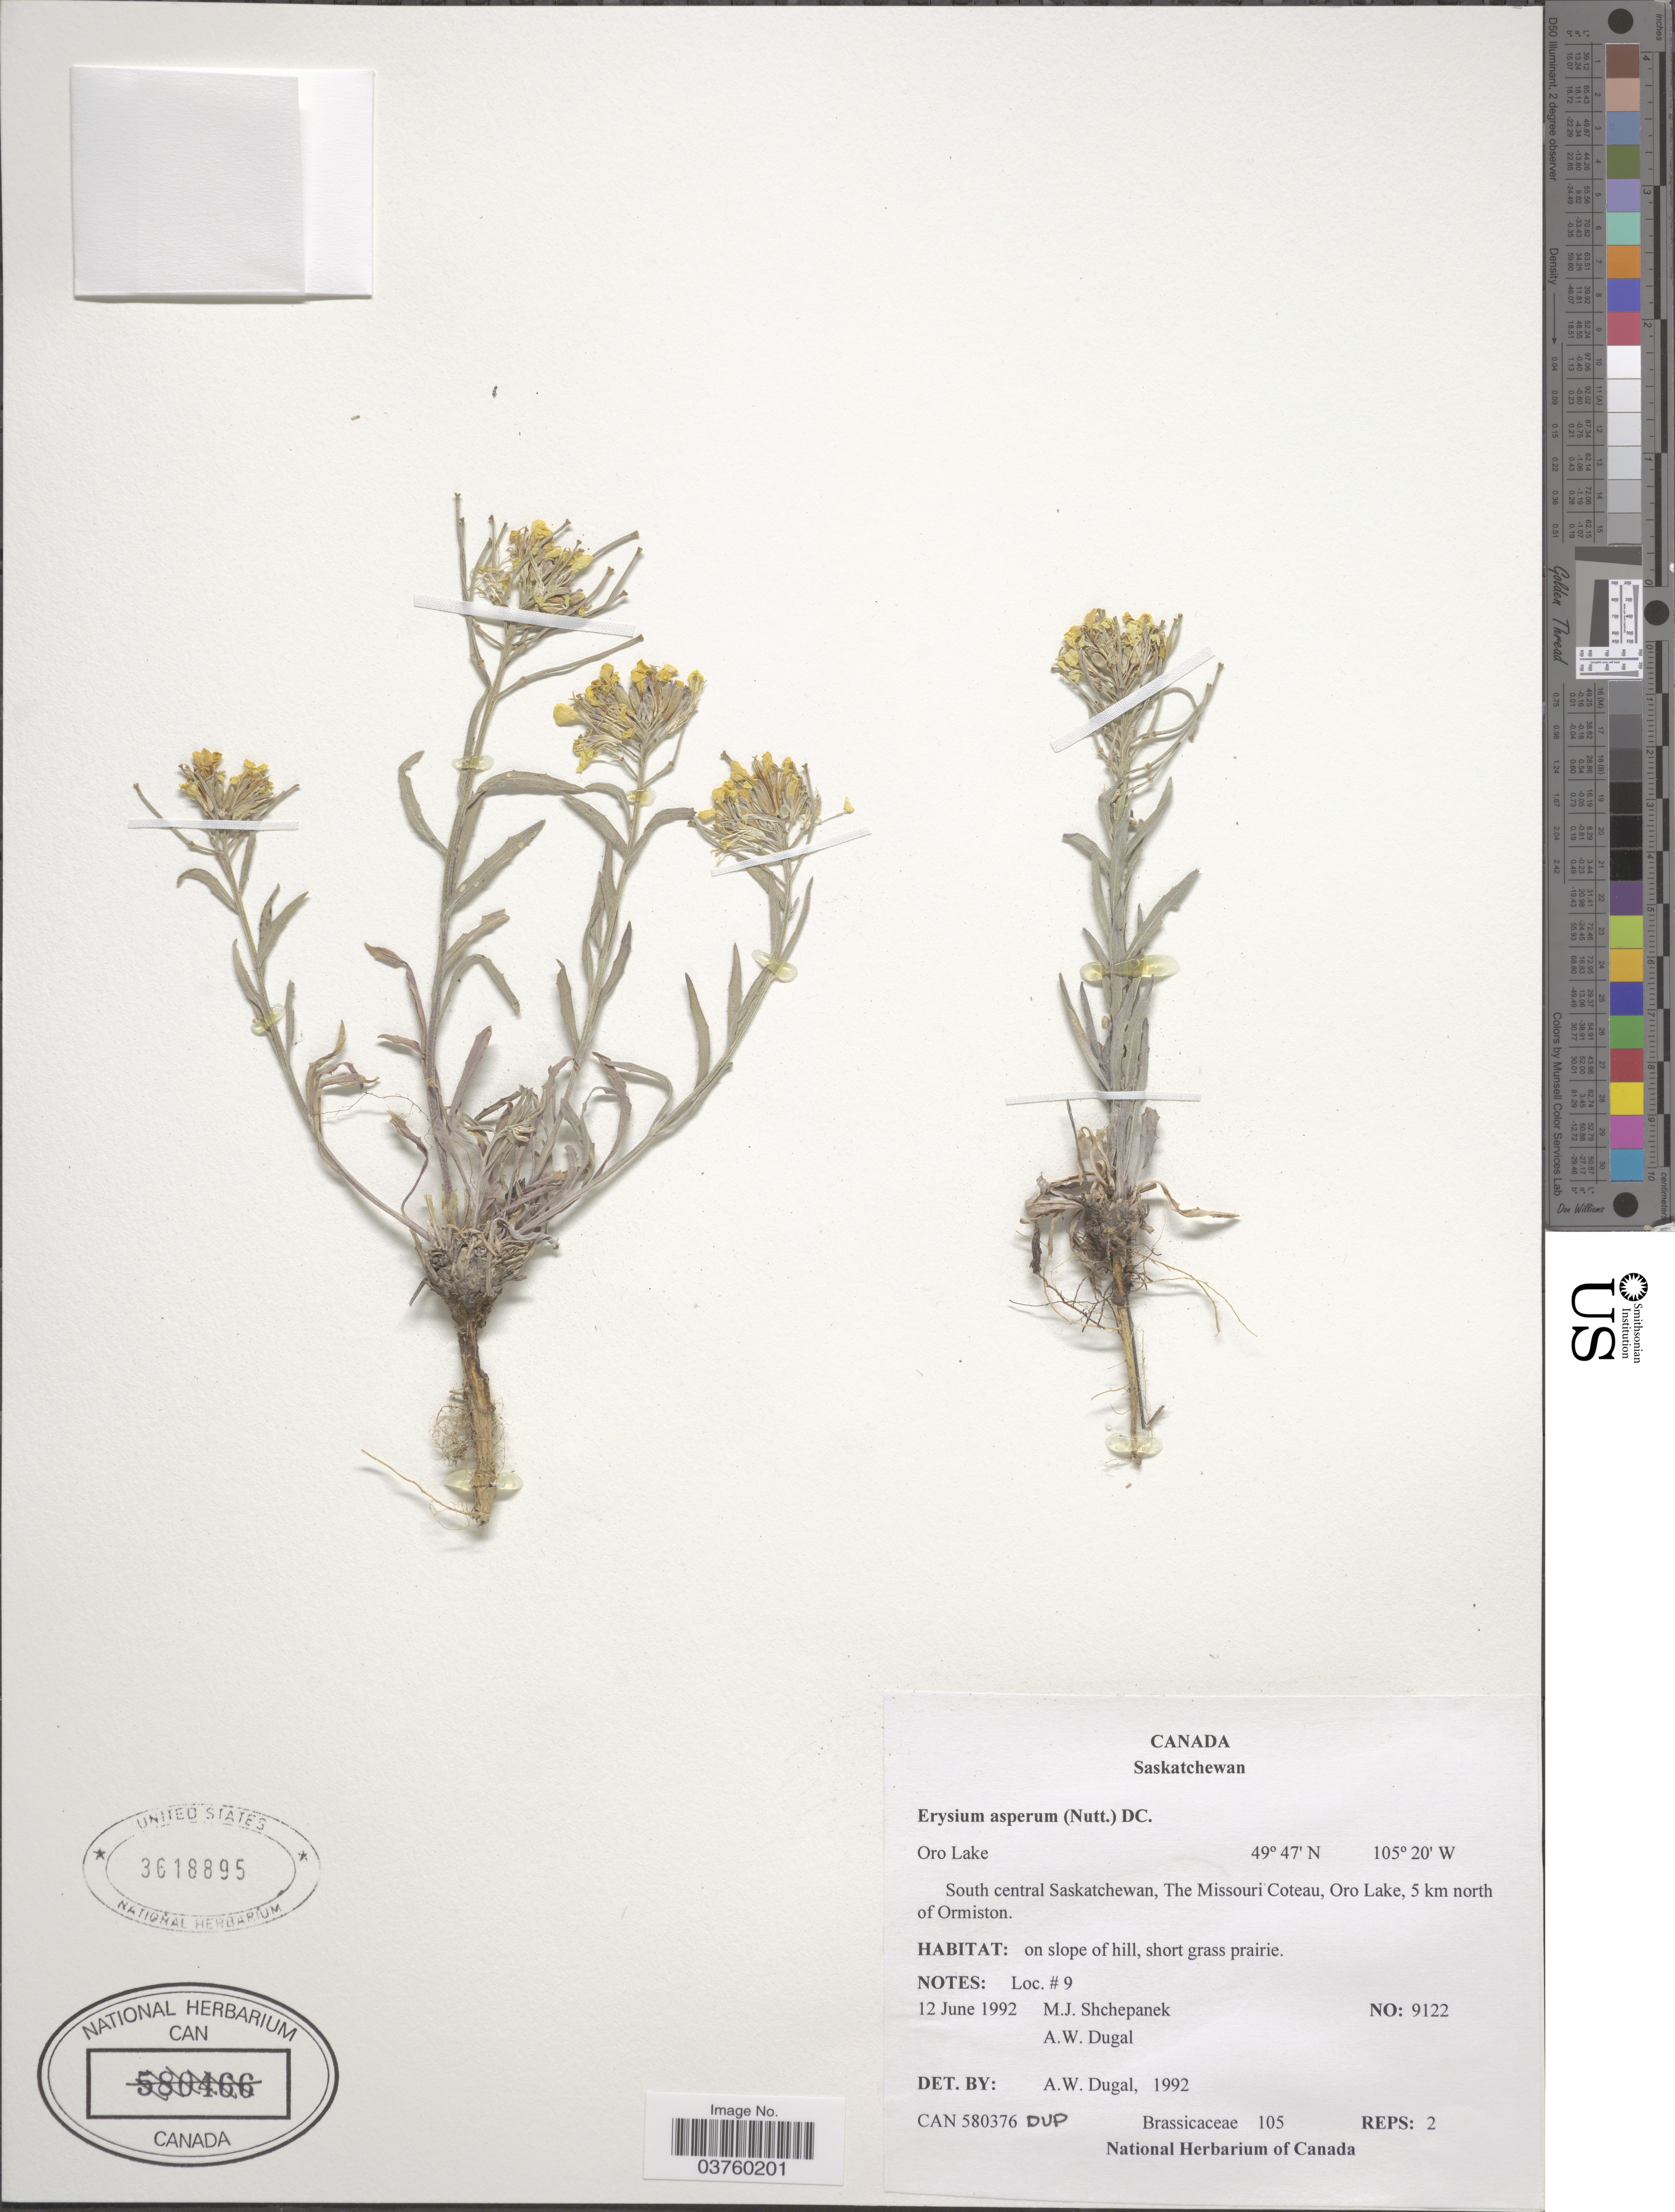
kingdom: Plantae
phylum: Tracheophyta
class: Magnoliopsida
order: Brassicales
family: Brassicaceae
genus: Erysimum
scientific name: Erysimum asperum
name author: (Nutt.) DC.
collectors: M. Shchepanek & A. Dugal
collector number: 9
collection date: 1992-06-12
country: Canada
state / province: Saskatchewan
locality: Oro Lake. South central Saskatchewan, The Missouri Coteau, Oro Lake, 5 km north of Ormiston.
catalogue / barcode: US 3618895